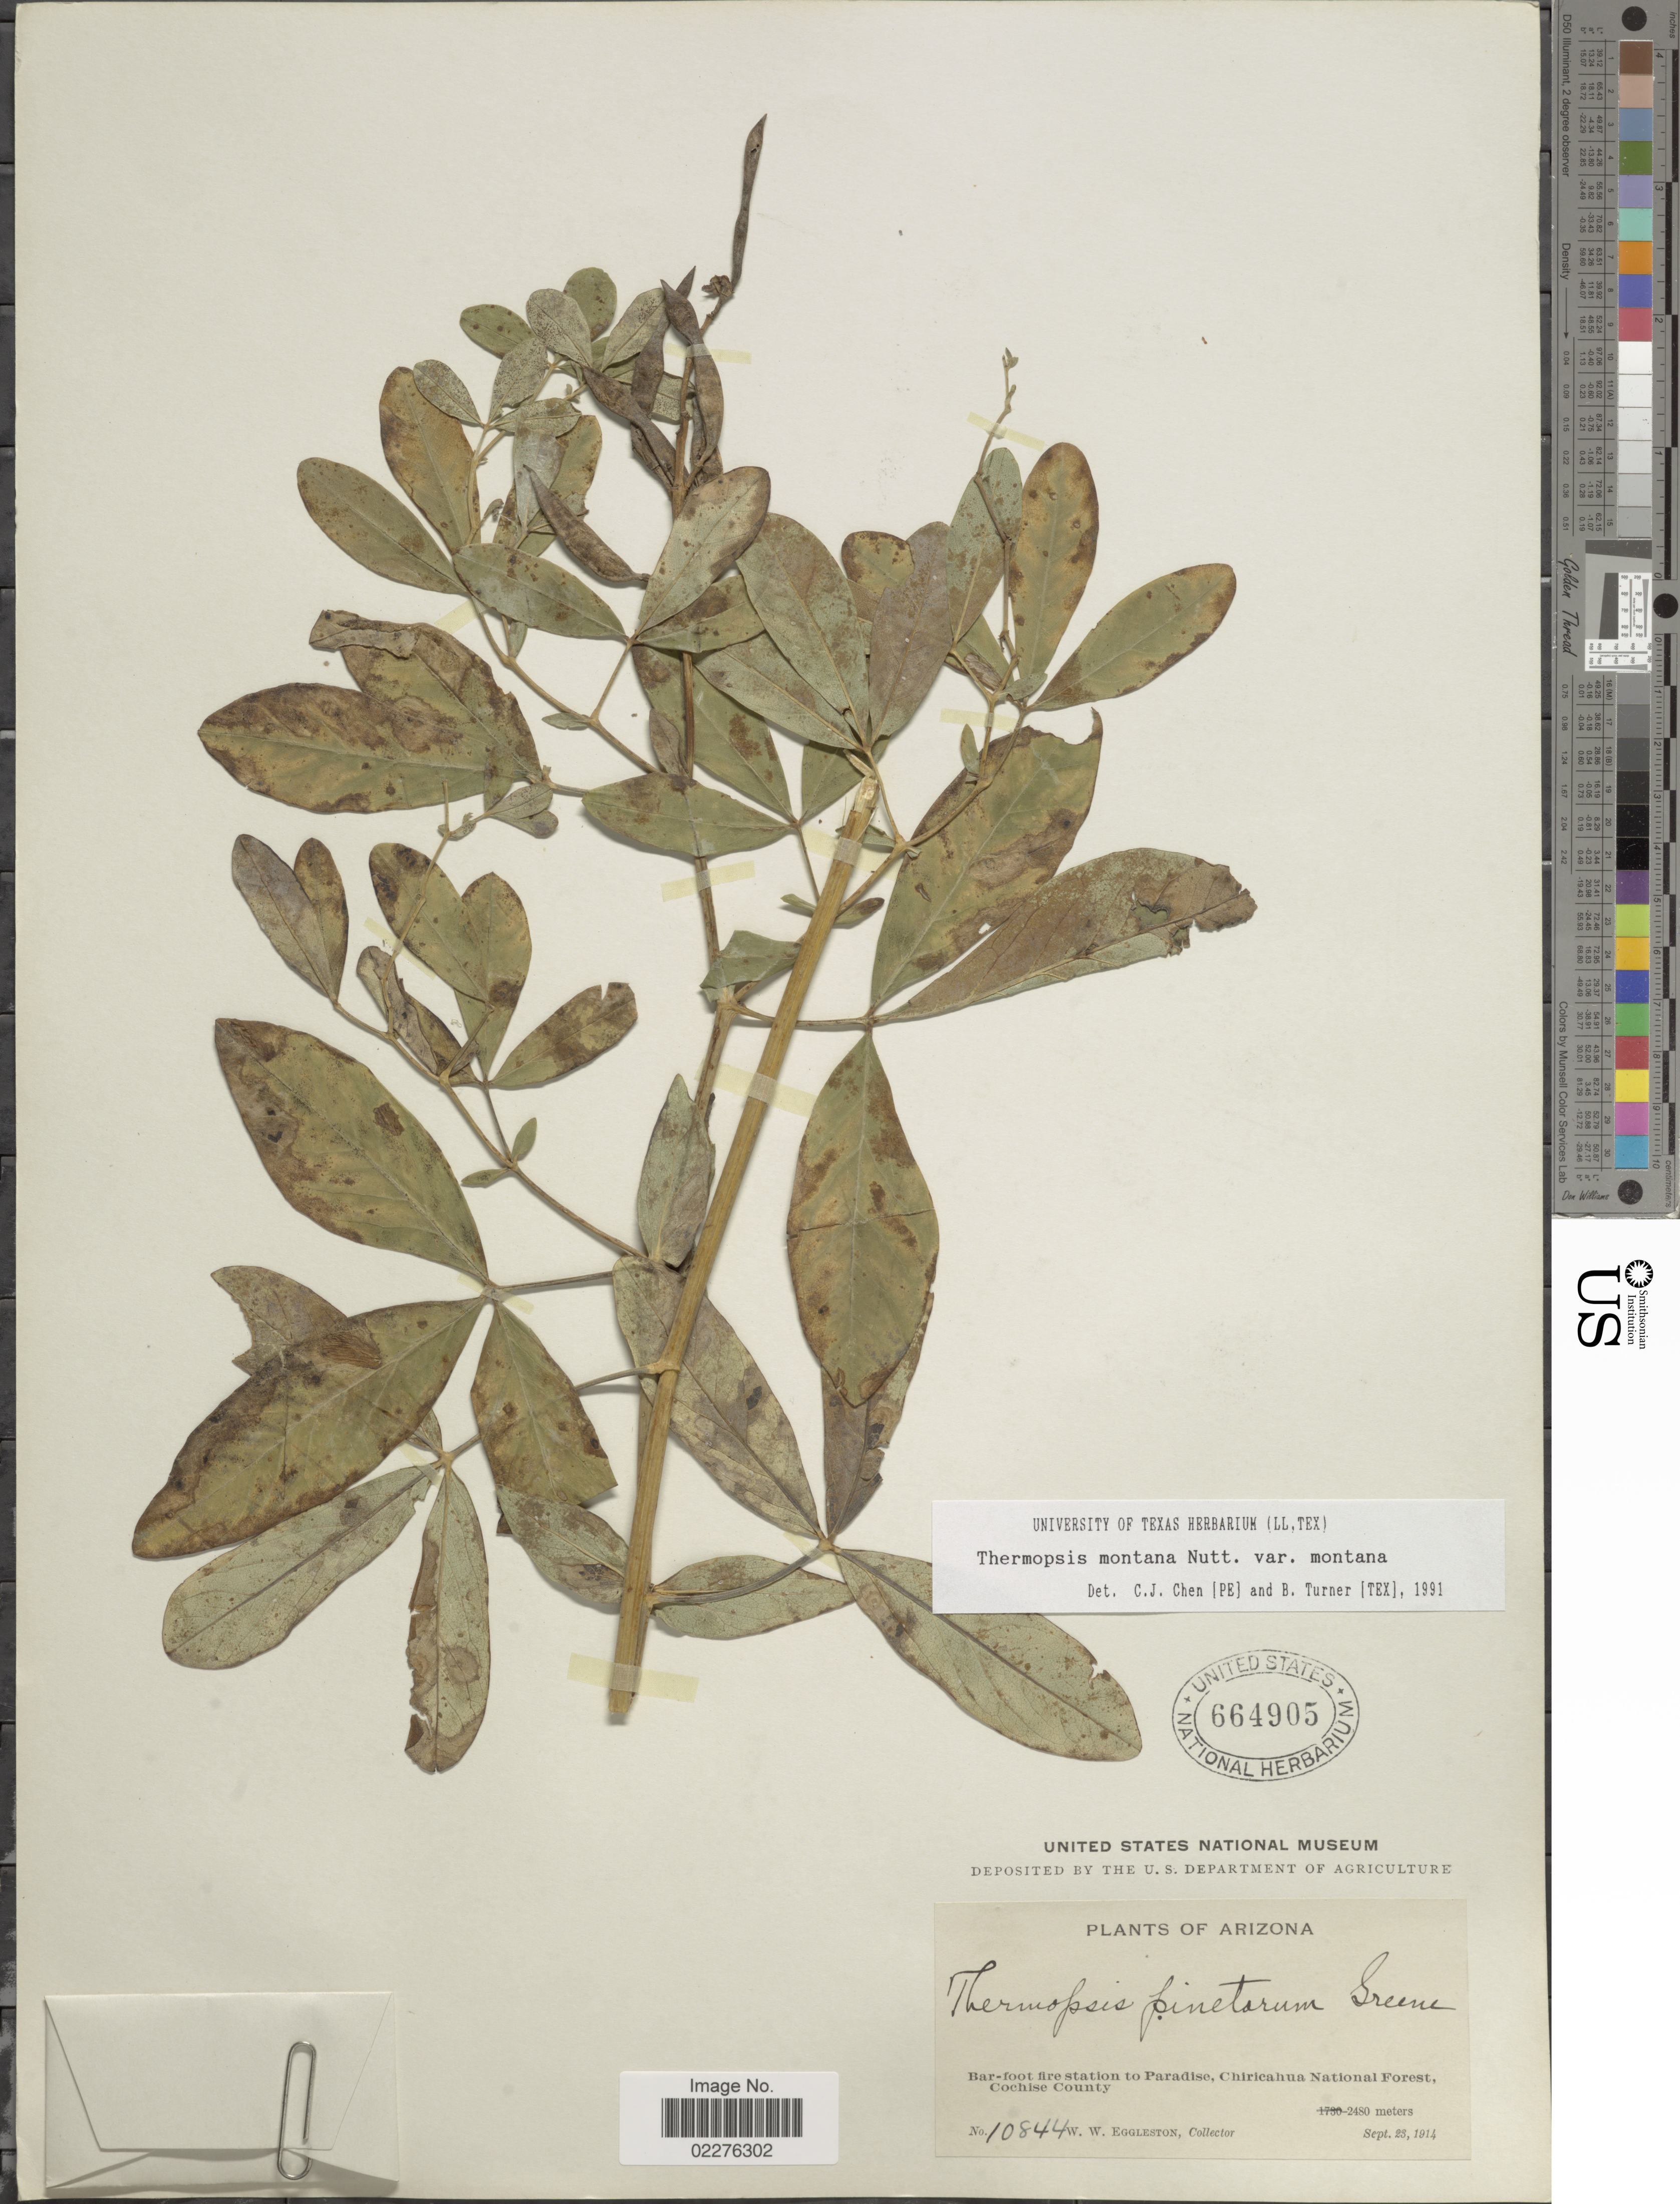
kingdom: Plantae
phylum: Tracheophyta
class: Magnoliopsida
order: Fabales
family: Fabaceae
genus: Thermopsis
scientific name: Thermopsis montana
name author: Nutt.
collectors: W. W. Eggleston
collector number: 10844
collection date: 1914-09-23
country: United States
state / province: Arizona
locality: Bar-foot fire station to Paradise, Chiricahua National Forest, Cochise County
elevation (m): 2480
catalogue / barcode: US 664905